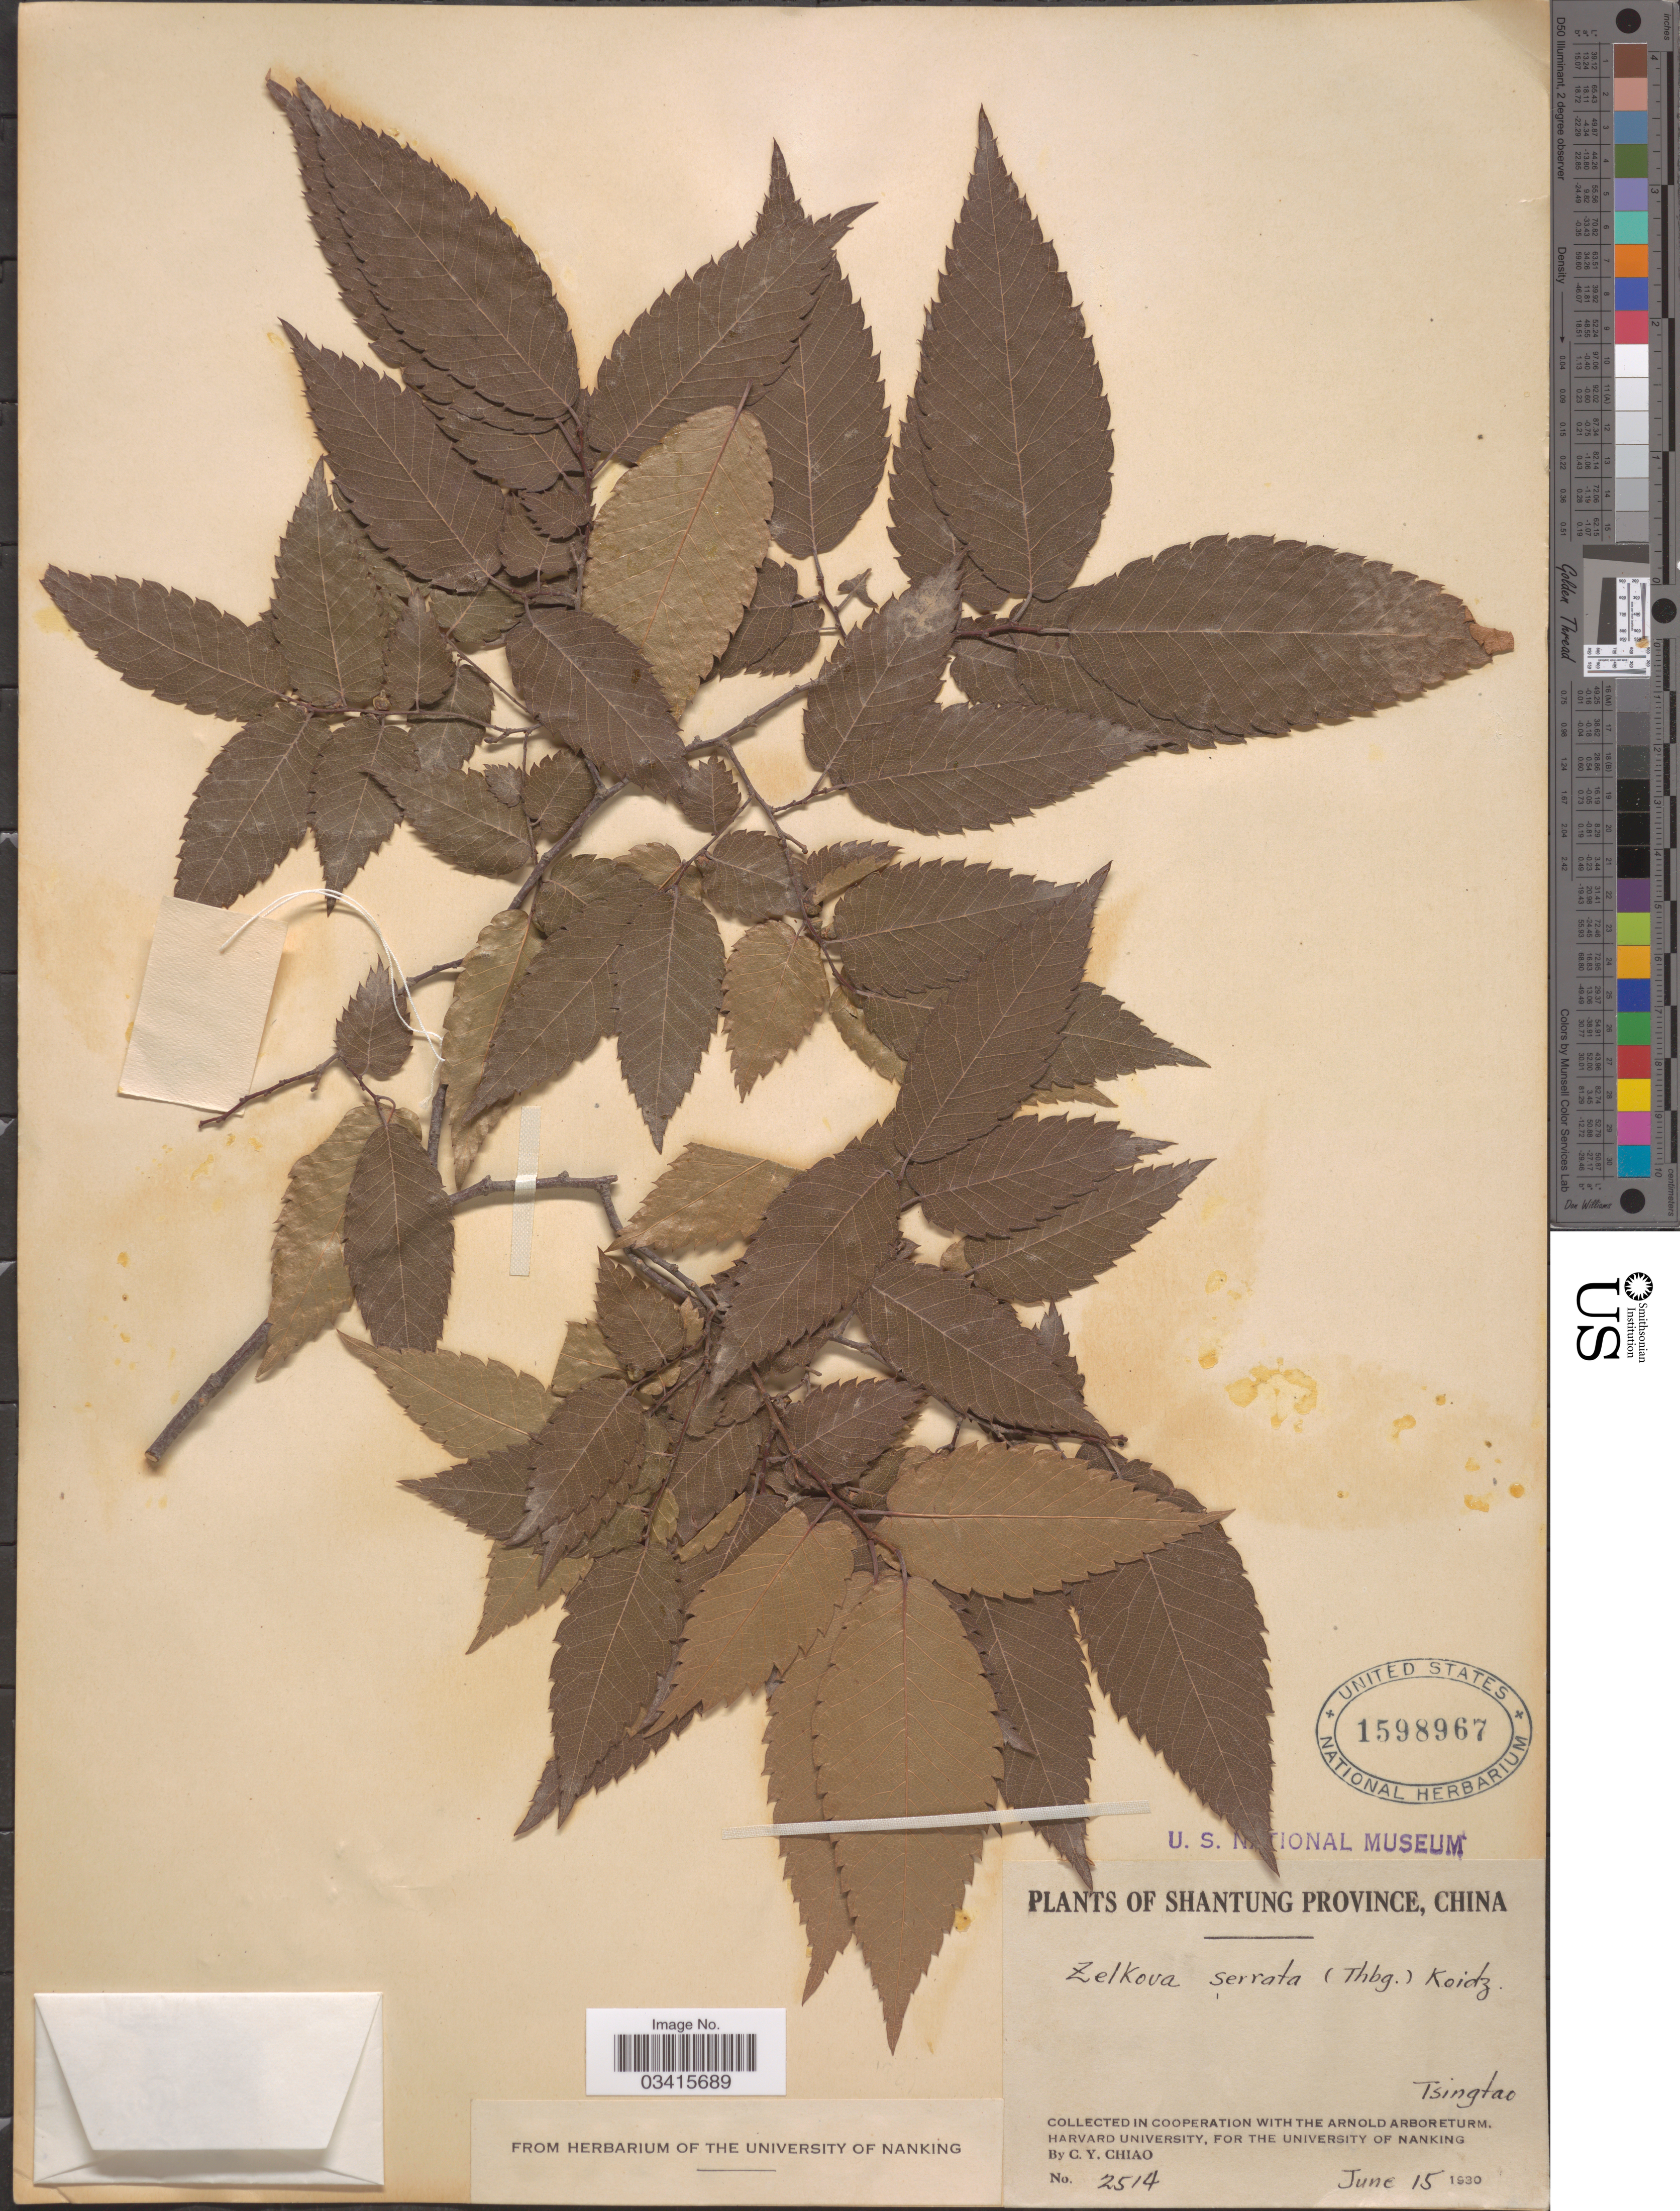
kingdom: Plantae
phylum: Tracheophyta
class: Magnoliopsida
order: Rosales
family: Ulmaceae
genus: Zelkova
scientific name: Zelkova serrata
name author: (Thunb.) Makino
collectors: C. Y. Chiao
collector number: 2514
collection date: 1930-06-15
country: China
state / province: Shandong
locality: Shantung Province. Tsingtao.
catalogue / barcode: US 1598967